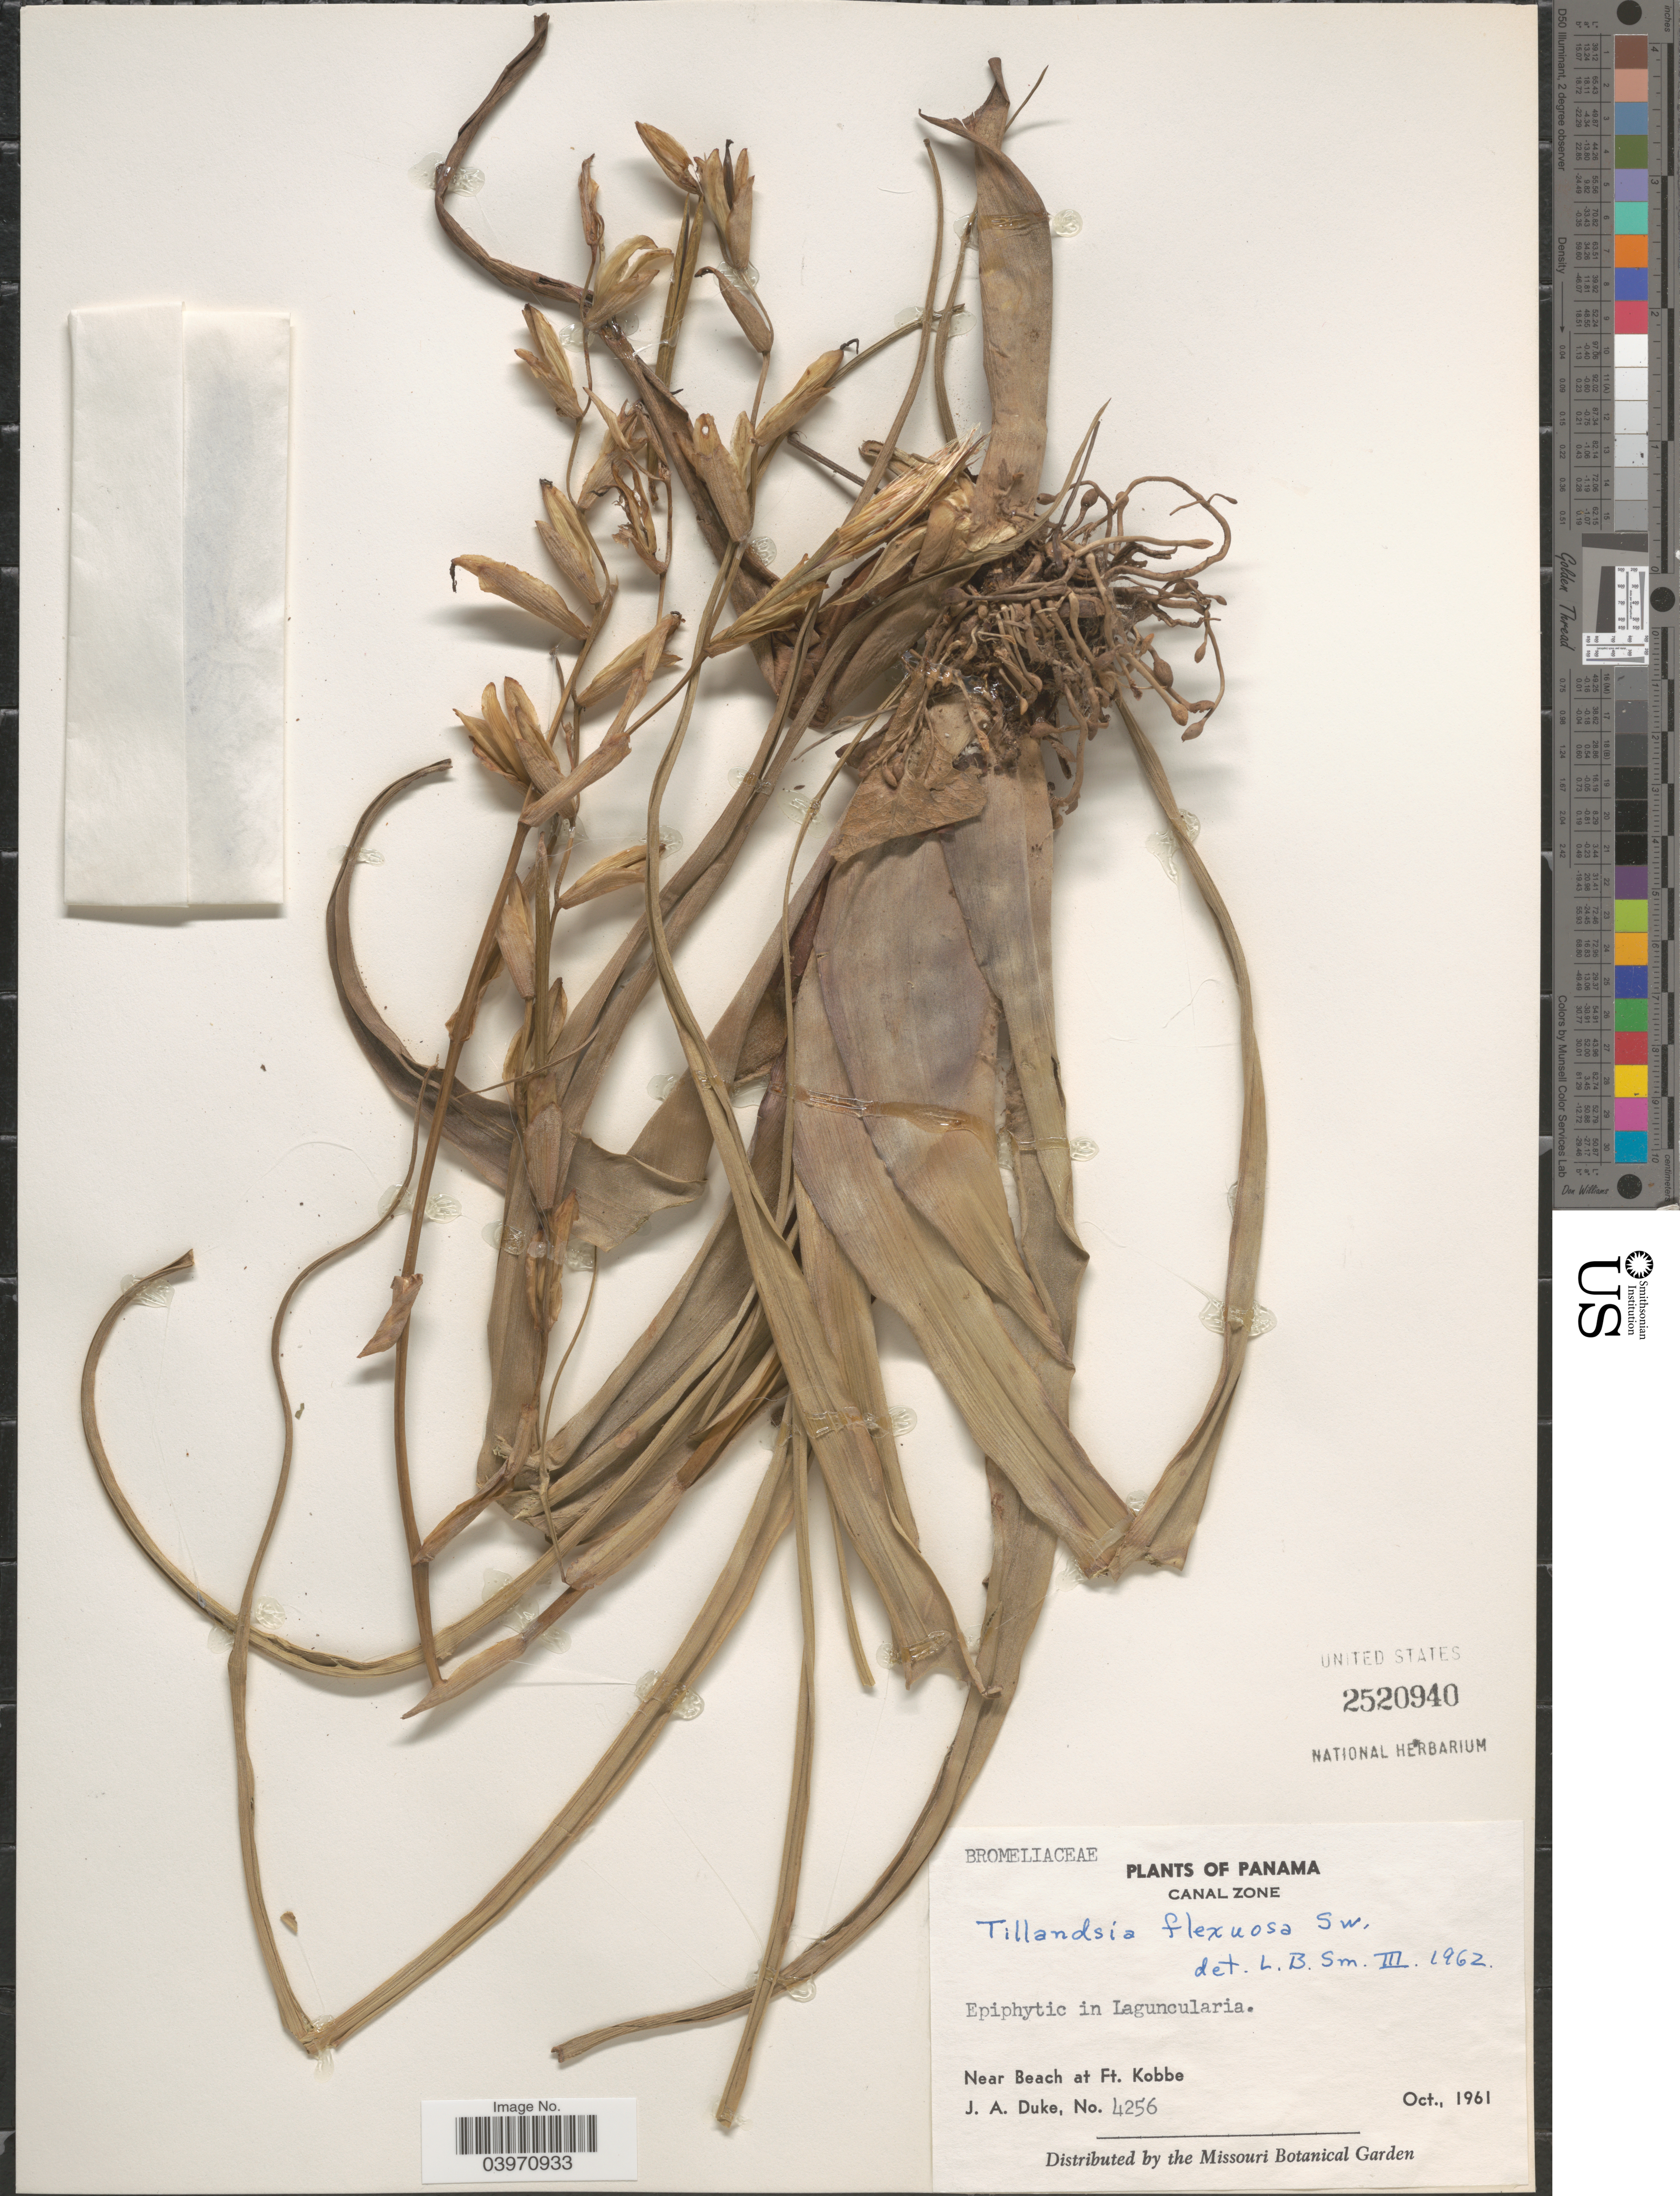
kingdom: Plantae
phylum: Tracheophyta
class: Liliopsida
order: Poales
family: Bromeliaceae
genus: Tillandsia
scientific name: Tillandsia flexuosa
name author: Sw.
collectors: J. A. Duke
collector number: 4256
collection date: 1961-10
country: Panama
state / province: Colón / Panamá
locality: Canal Zone. Near Beach at Ft. Kobbe.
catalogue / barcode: US 2520940